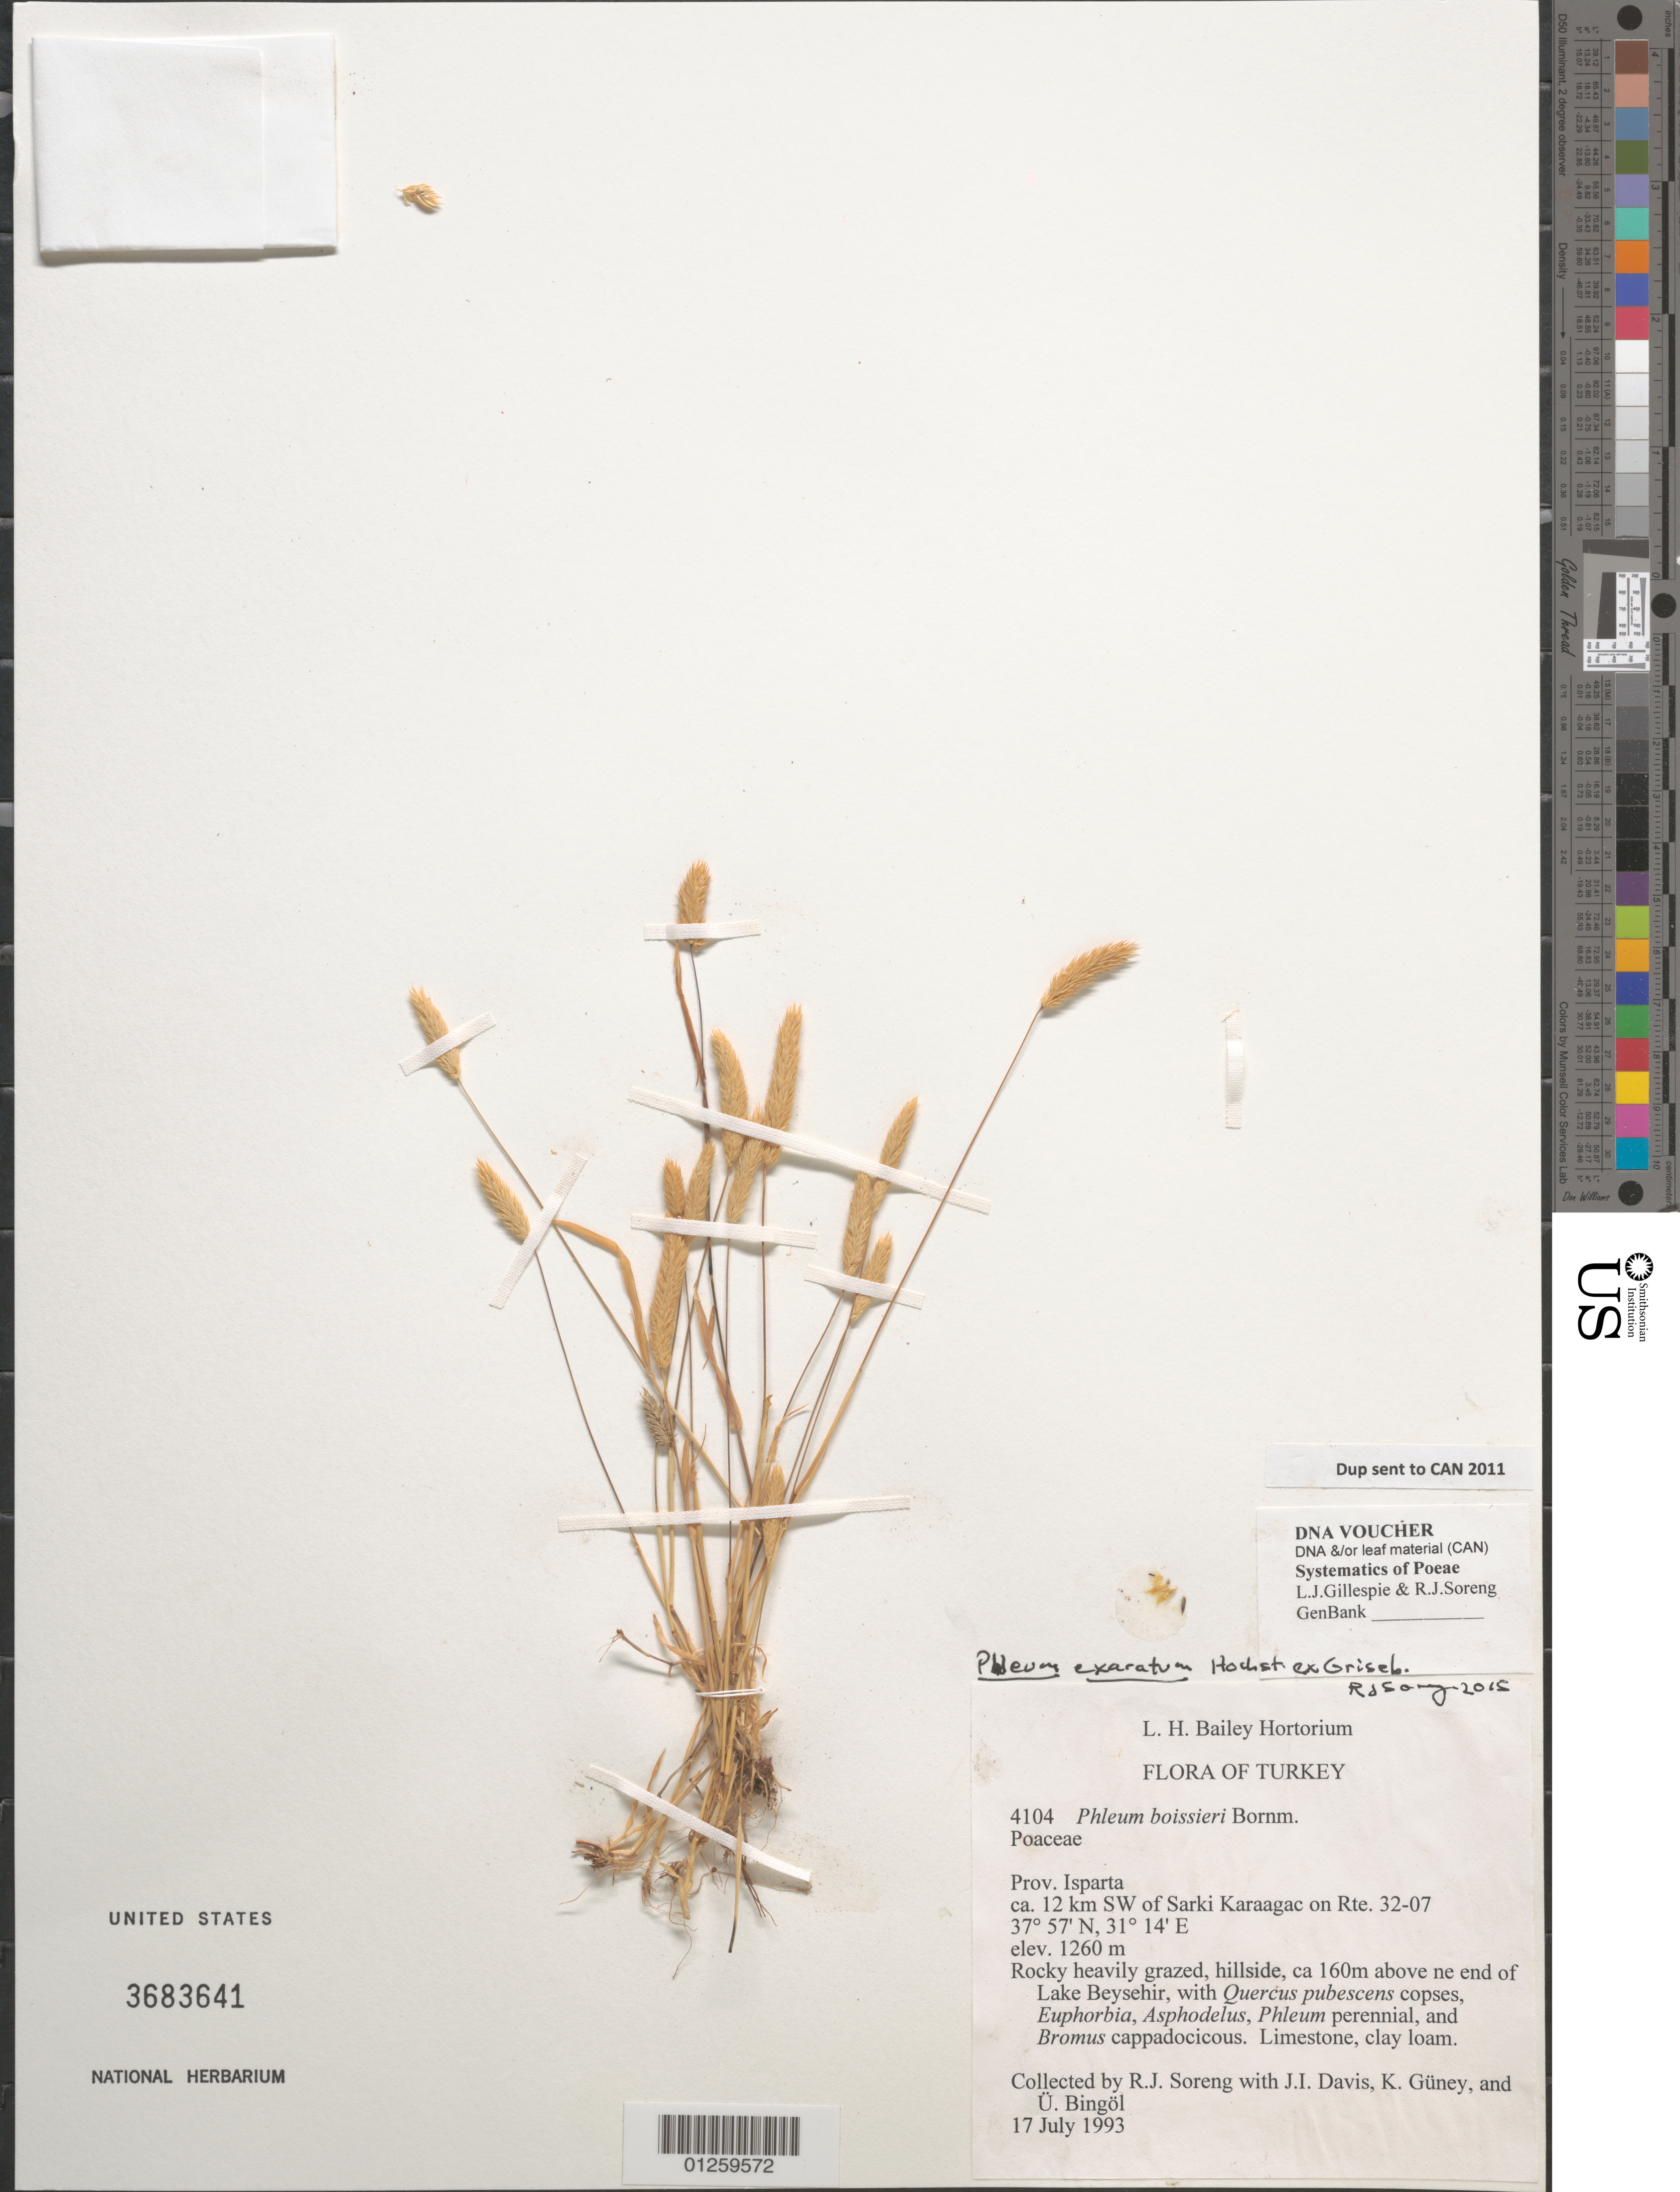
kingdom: Plantae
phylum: Tracheophyta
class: Liliopsida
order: Poales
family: Poaceae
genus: Phleum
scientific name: Phleum exaratum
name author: Hochst. ex Griseb.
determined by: Soreng, Robert J., Research Associate (BOT), Smithsonian Institution - National Museum of Natural History (UNITED STATES)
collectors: R. J. Soreng, J. I. Davis, U. Bingol & K. Guney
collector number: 4104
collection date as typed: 17 Jul 1993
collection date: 1993-07-17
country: Turkey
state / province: Konya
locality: NW end of Beysehir Golu, N of Belcegiz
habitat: Rocky hillside with Quercus pubescens, Euphorbia, Asphodelus, Phleum montanum, Bromus cappadocius, ca 160 m above the lake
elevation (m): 1260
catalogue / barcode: US 3683641